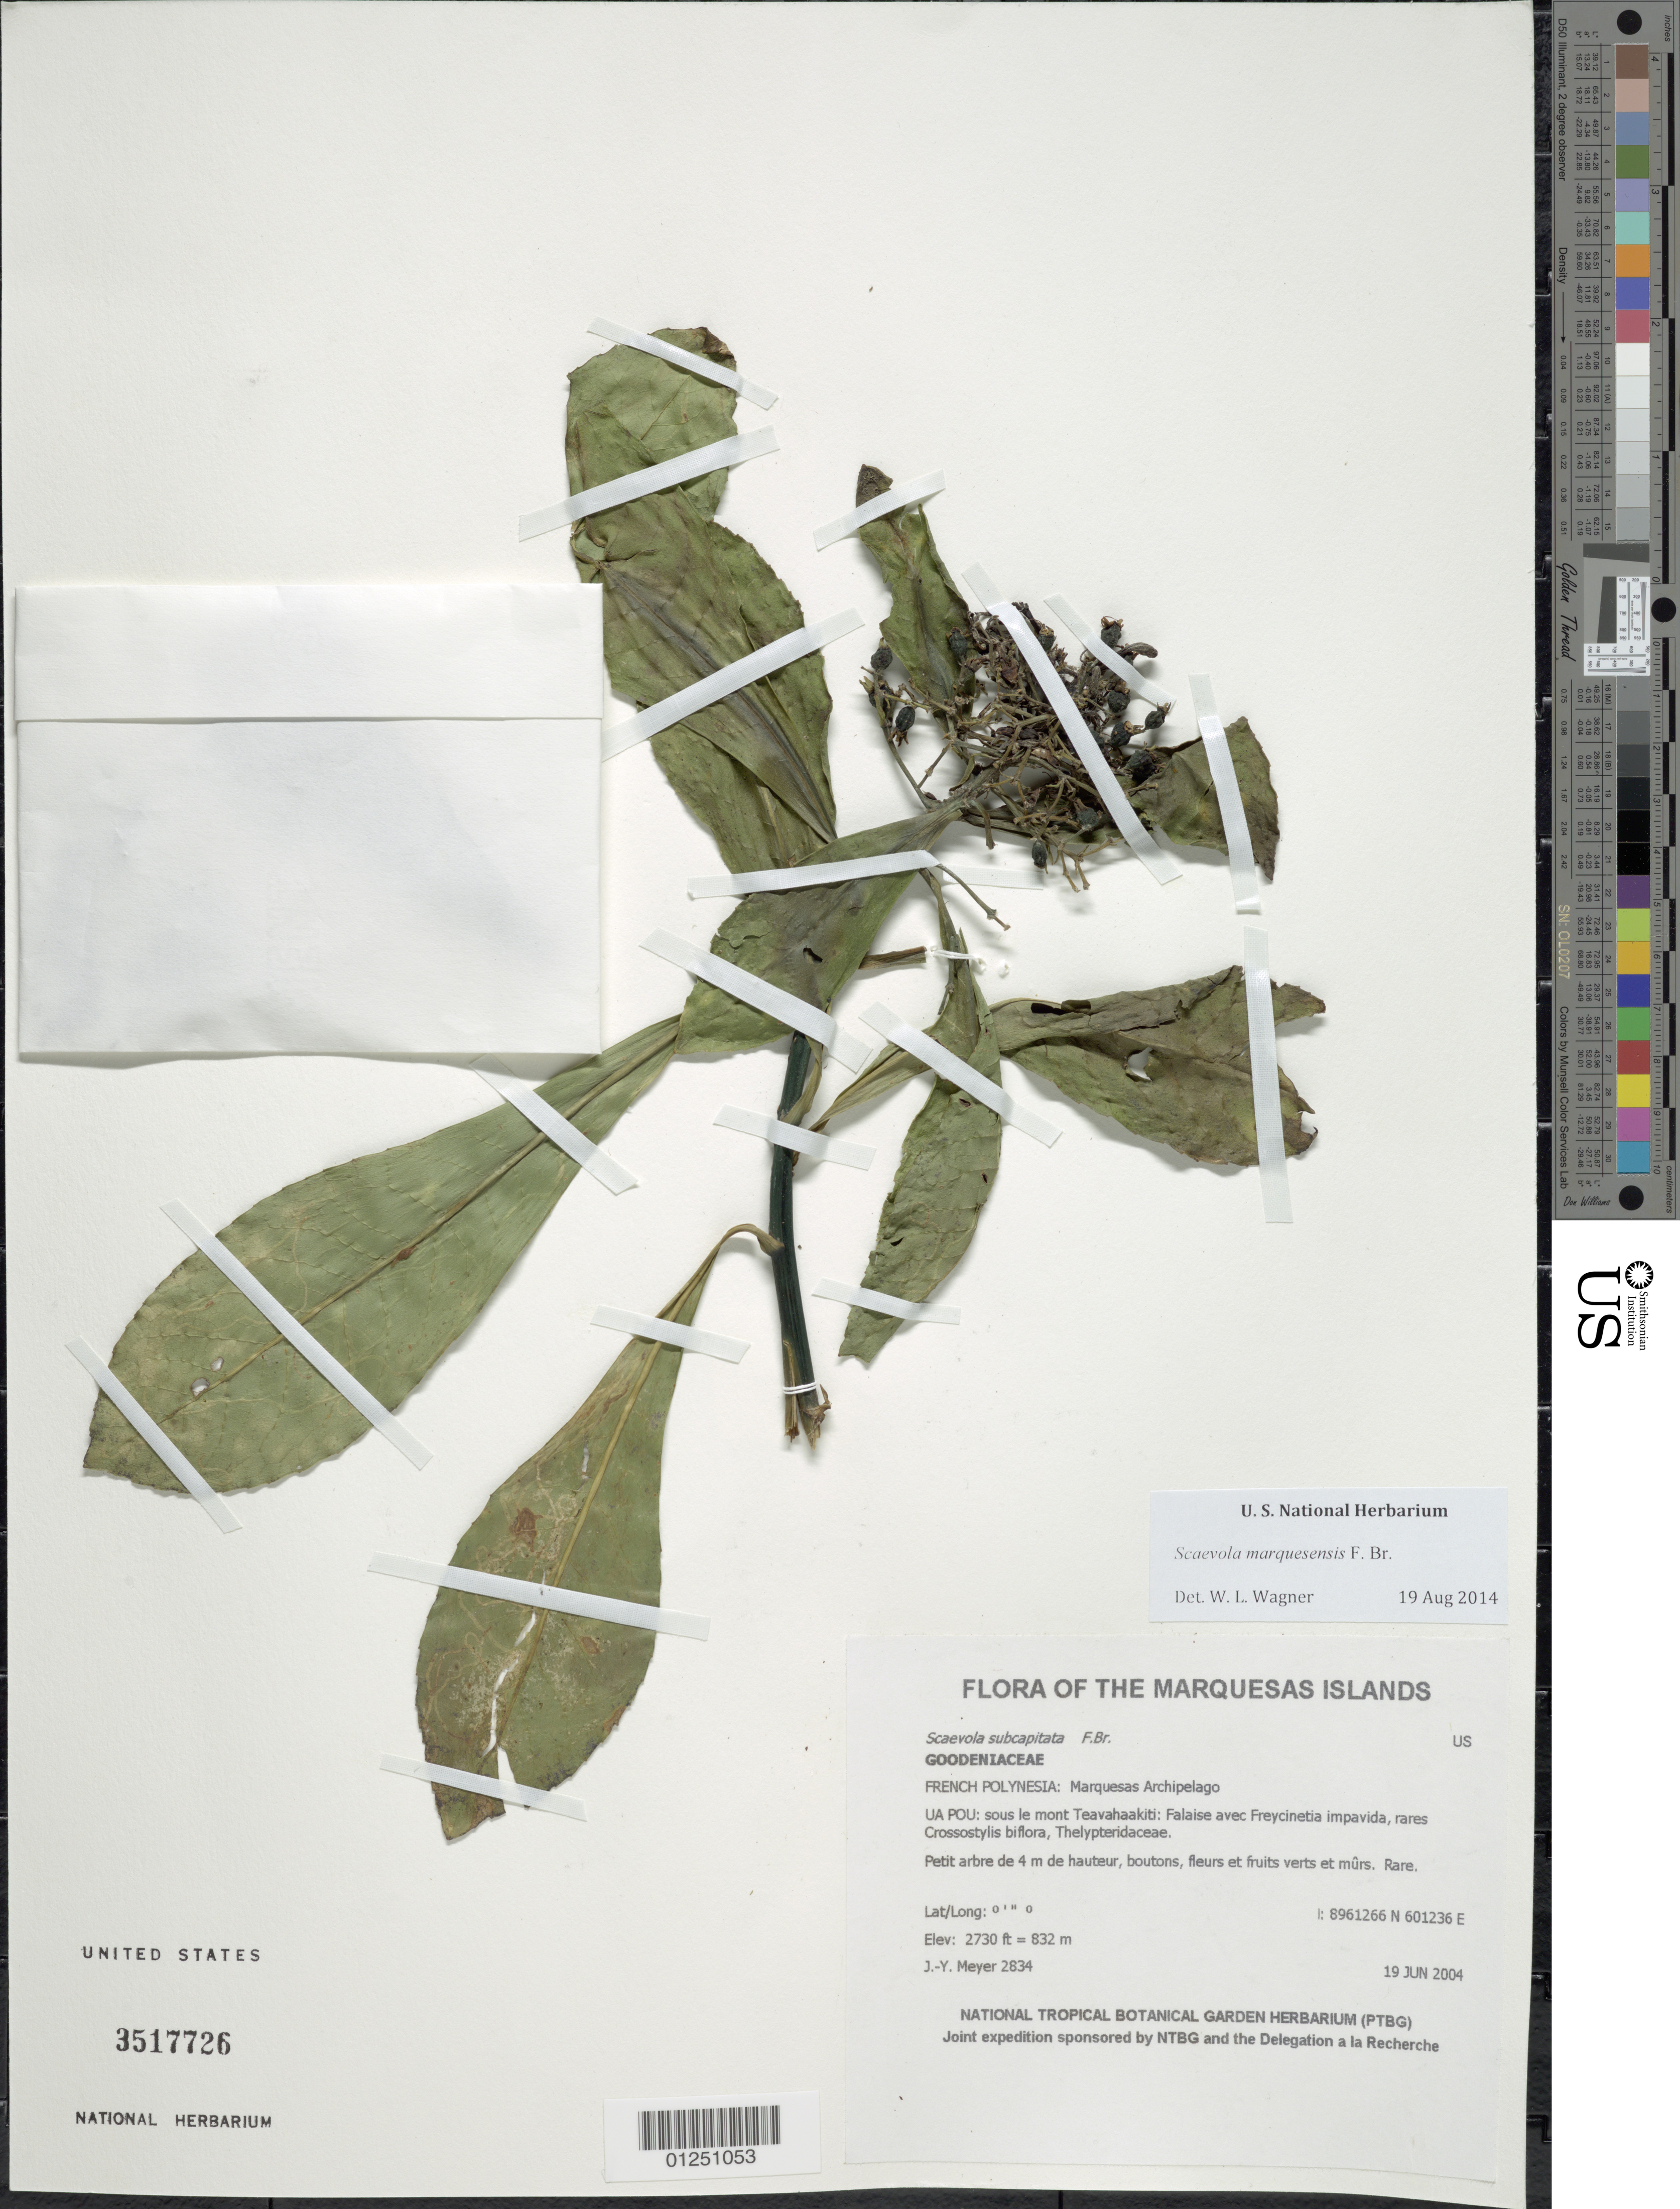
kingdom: Plantae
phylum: Tracheophyta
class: Magnoliopsida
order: Asterales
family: Goodeniaceae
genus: Scaevola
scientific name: Scaevola marquesensis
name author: F. Br.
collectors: J.-Y. Meyer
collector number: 2834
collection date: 2004-06-19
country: French Polynesia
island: Ua Pou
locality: Sous le mont Teavahaakiti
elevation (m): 832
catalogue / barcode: US 3517726